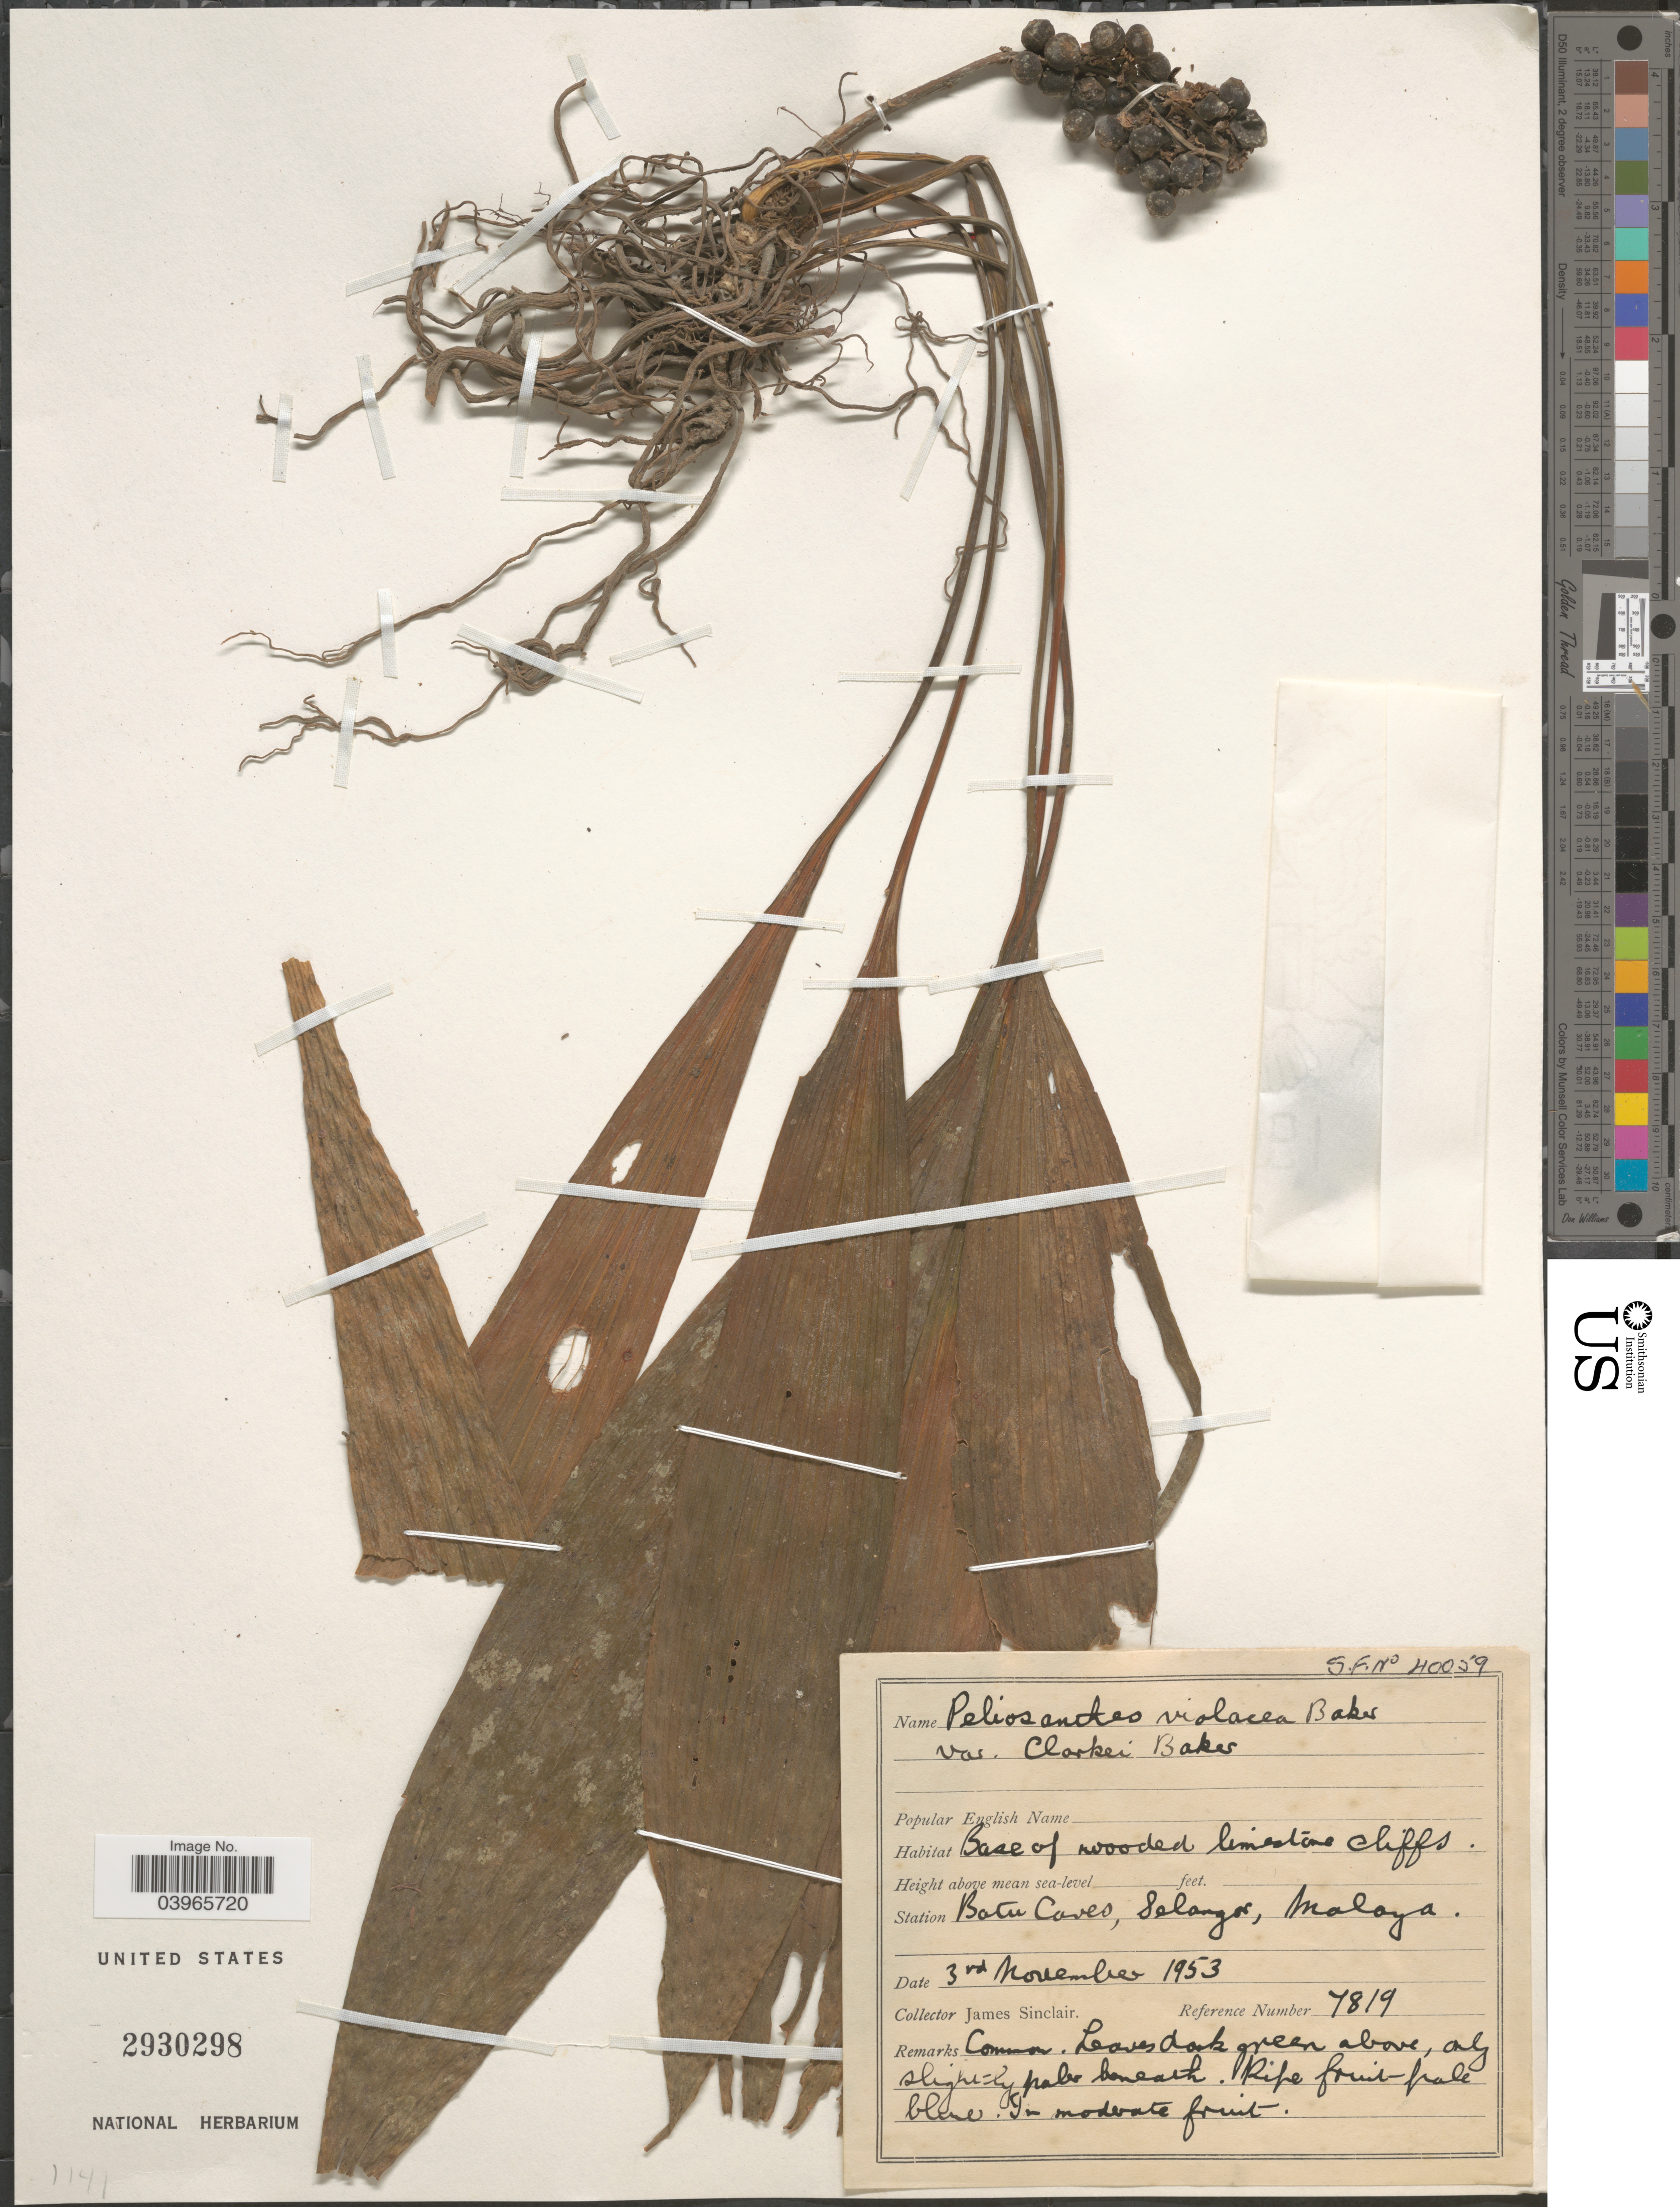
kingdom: Plantae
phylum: Tracheophyta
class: Liliopsida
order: Asparagales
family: Asparagaceae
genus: Peliosanthes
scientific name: Peliosanthes violacea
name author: Wall. ex Baker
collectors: J. Sinclair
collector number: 7819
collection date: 1953-11-03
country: Malaysia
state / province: Selangor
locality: Station Batu Caves, Malaya.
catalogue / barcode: US 2930298